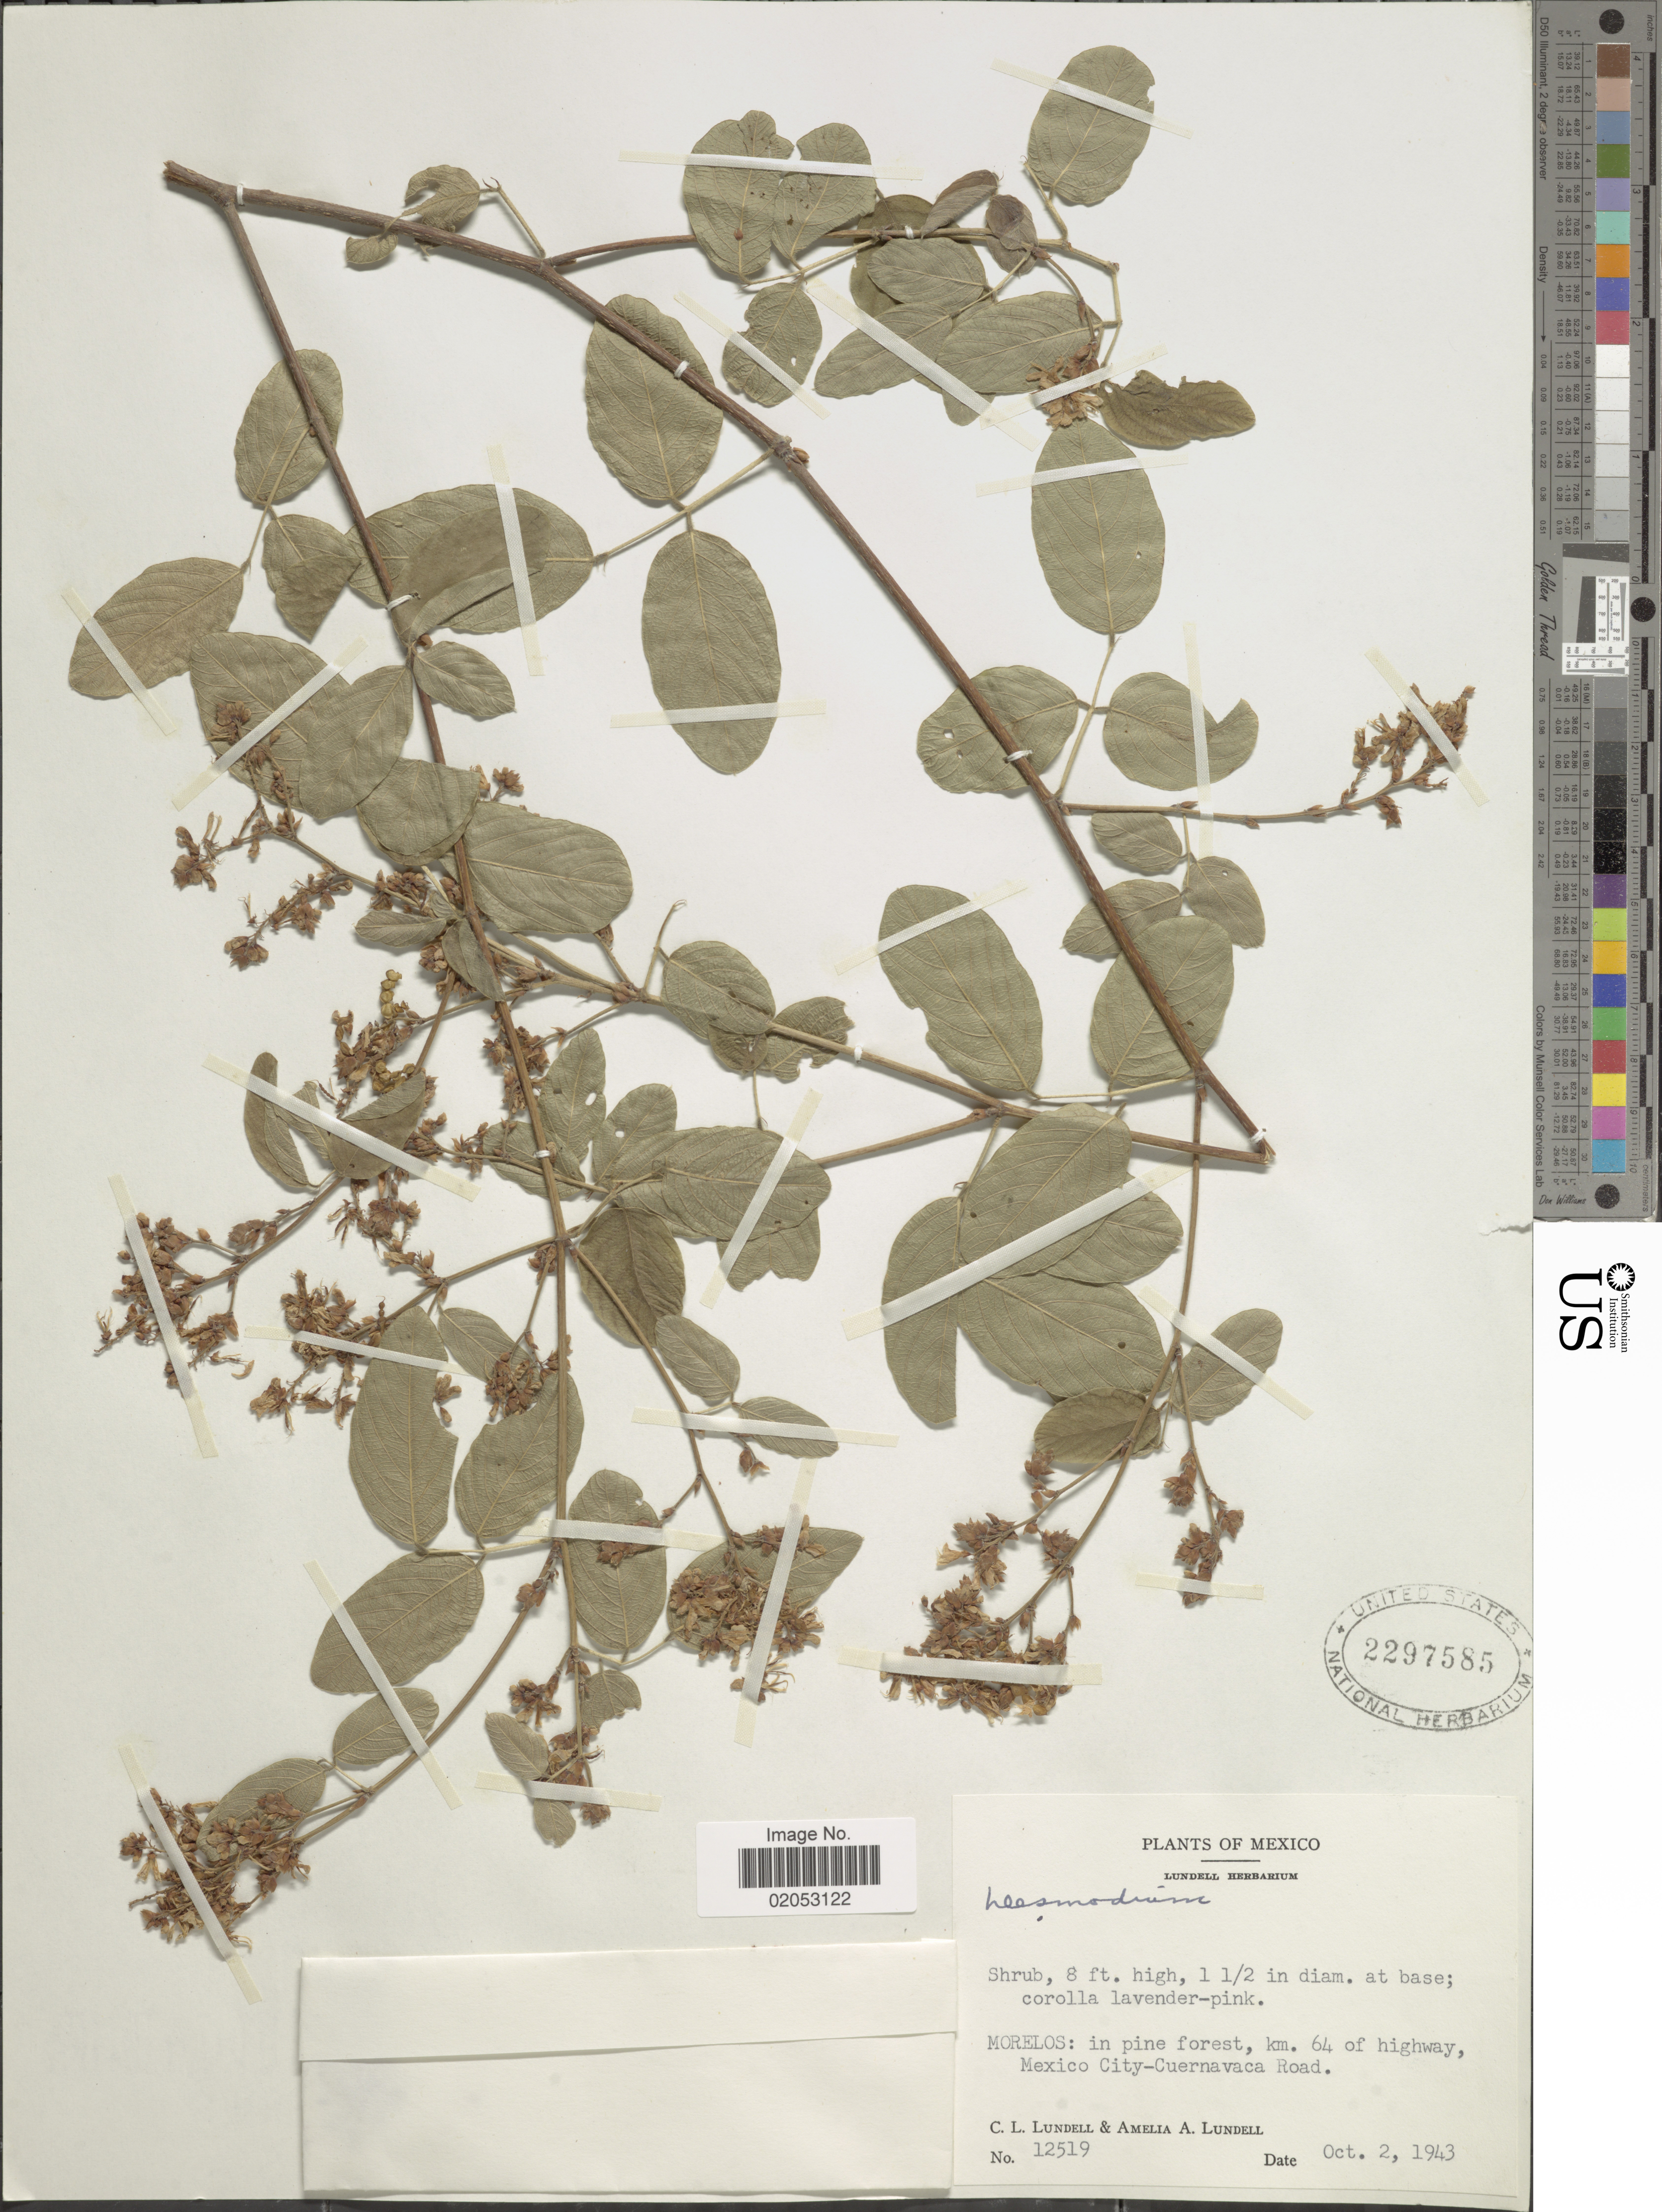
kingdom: Plantae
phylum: Tracheophyta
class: Magnoliopsida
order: Fabales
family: Fabaceae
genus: Desmodium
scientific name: Desmodium sp.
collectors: C. L. Lundell & A. A. Lundell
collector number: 12519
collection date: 1943-10-02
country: Mexico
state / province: Morelos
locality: Morelos: in pine forest, km. 64 of highway, Mexico City-Cuernavaca Road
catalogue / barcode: US 2297585